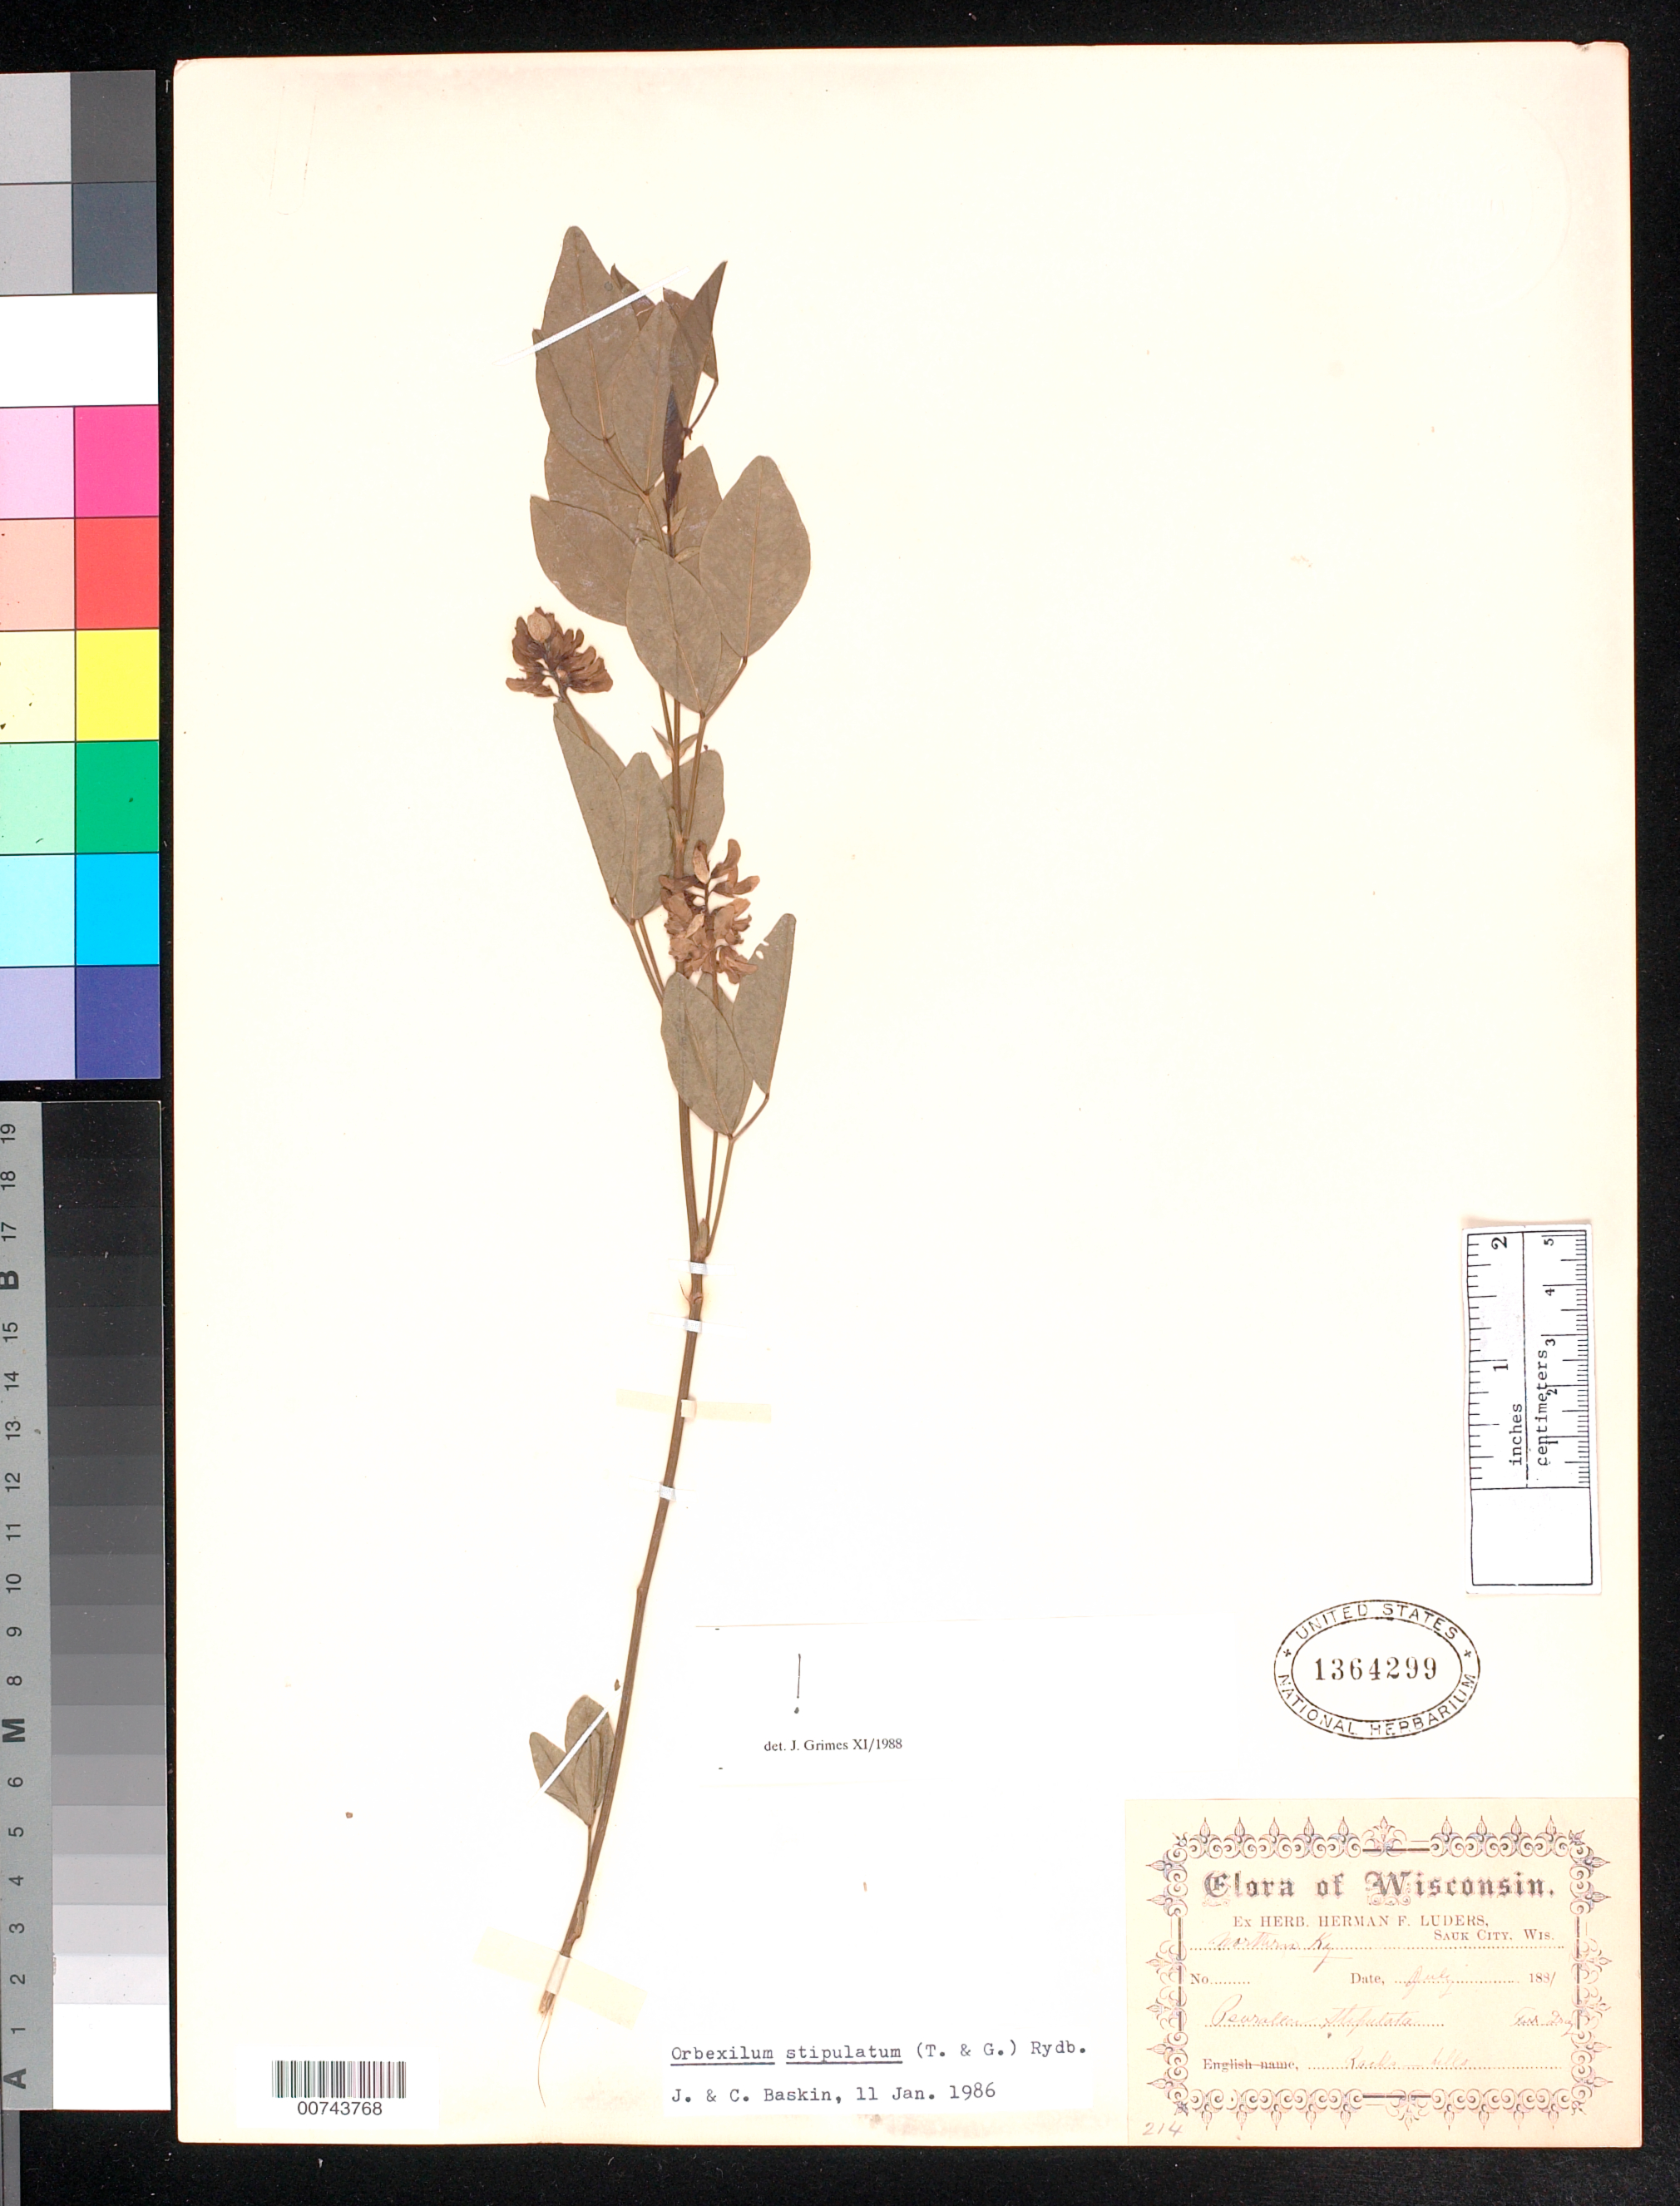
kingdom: Plantae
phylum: Tracheophyta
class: Magnoliopsida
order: Fabales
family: Fabaceae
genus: Orbexilum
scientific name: Orbexilum stipulatum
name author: (Torr. & A. Gray) Rydb.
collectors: H. Luders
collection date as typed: Jul 1881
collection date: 1881-07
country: United States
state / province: Kentucky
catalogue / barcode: US 1364299